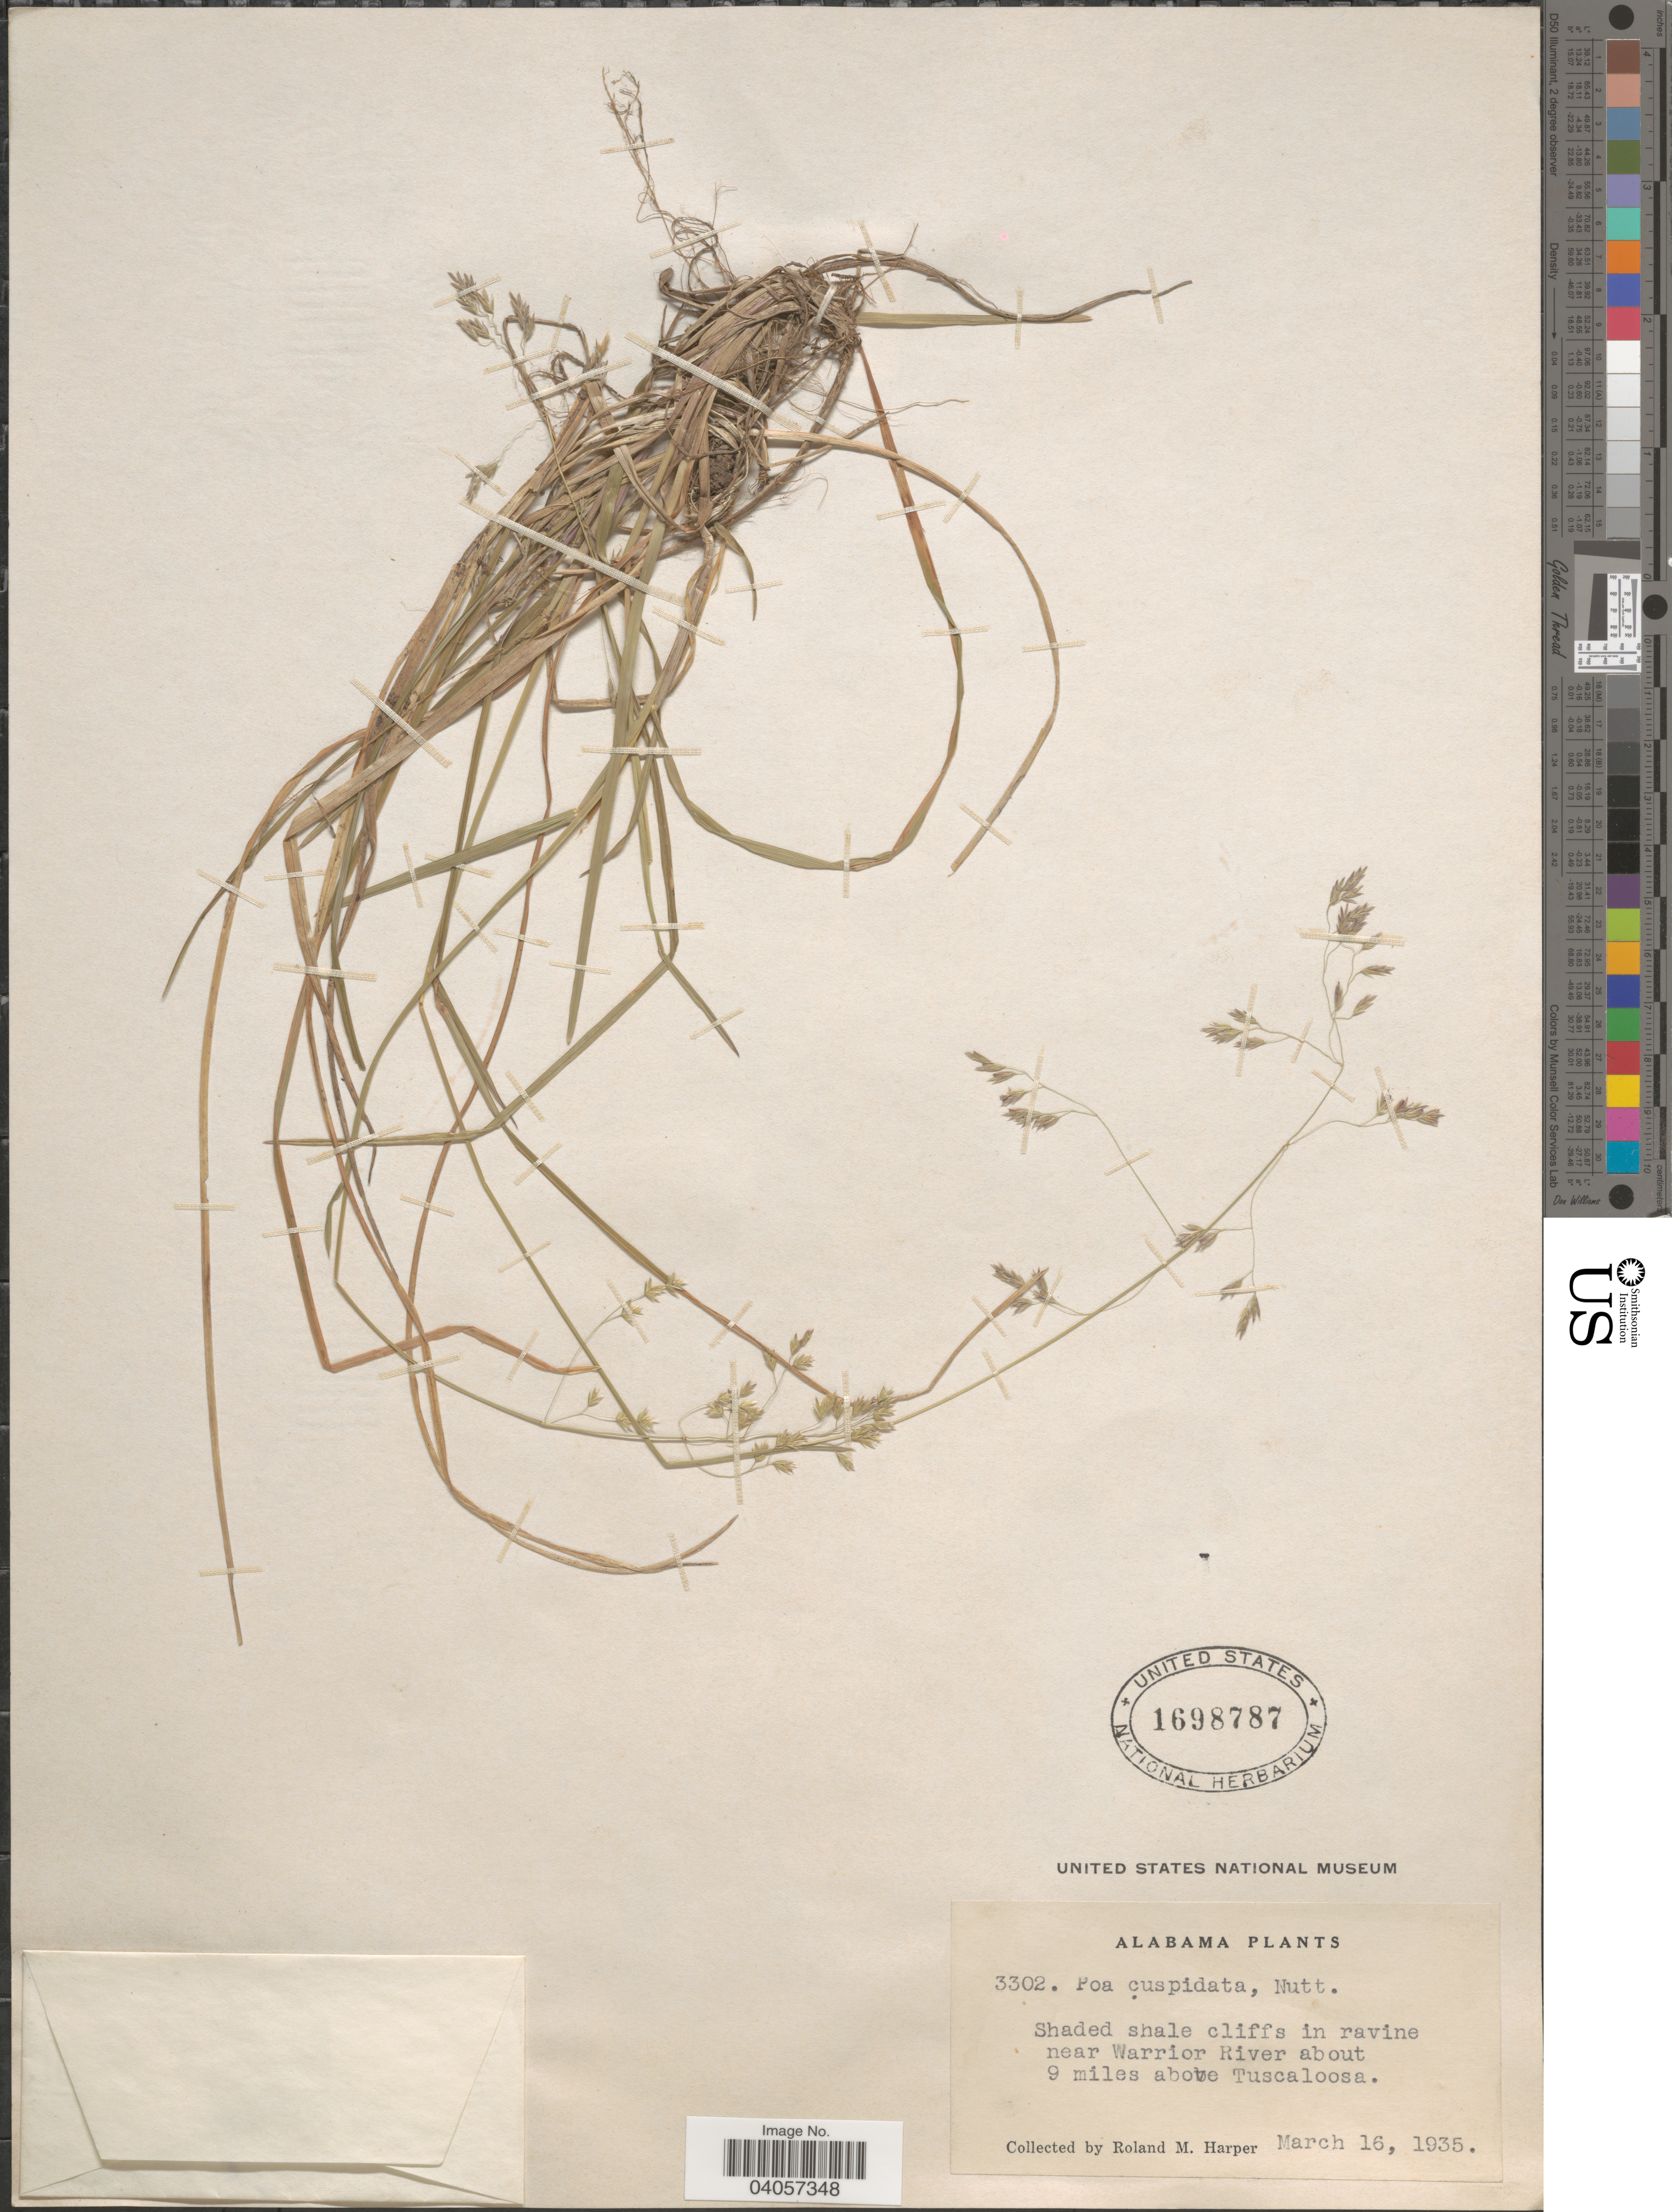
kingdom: Plantae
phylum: Tracheophyta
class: Liliopsida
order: Poales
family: Poaceae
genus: Poa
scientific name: Poa cuspidata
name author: Nutt.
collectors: R. M. Harper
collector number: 3302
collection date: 1935-03-16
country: United States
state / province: Alabama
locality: Shaded shale cliffs in ravine near Warrior River about 9 miles above Tuscaloosa.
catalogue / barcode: US 1698787